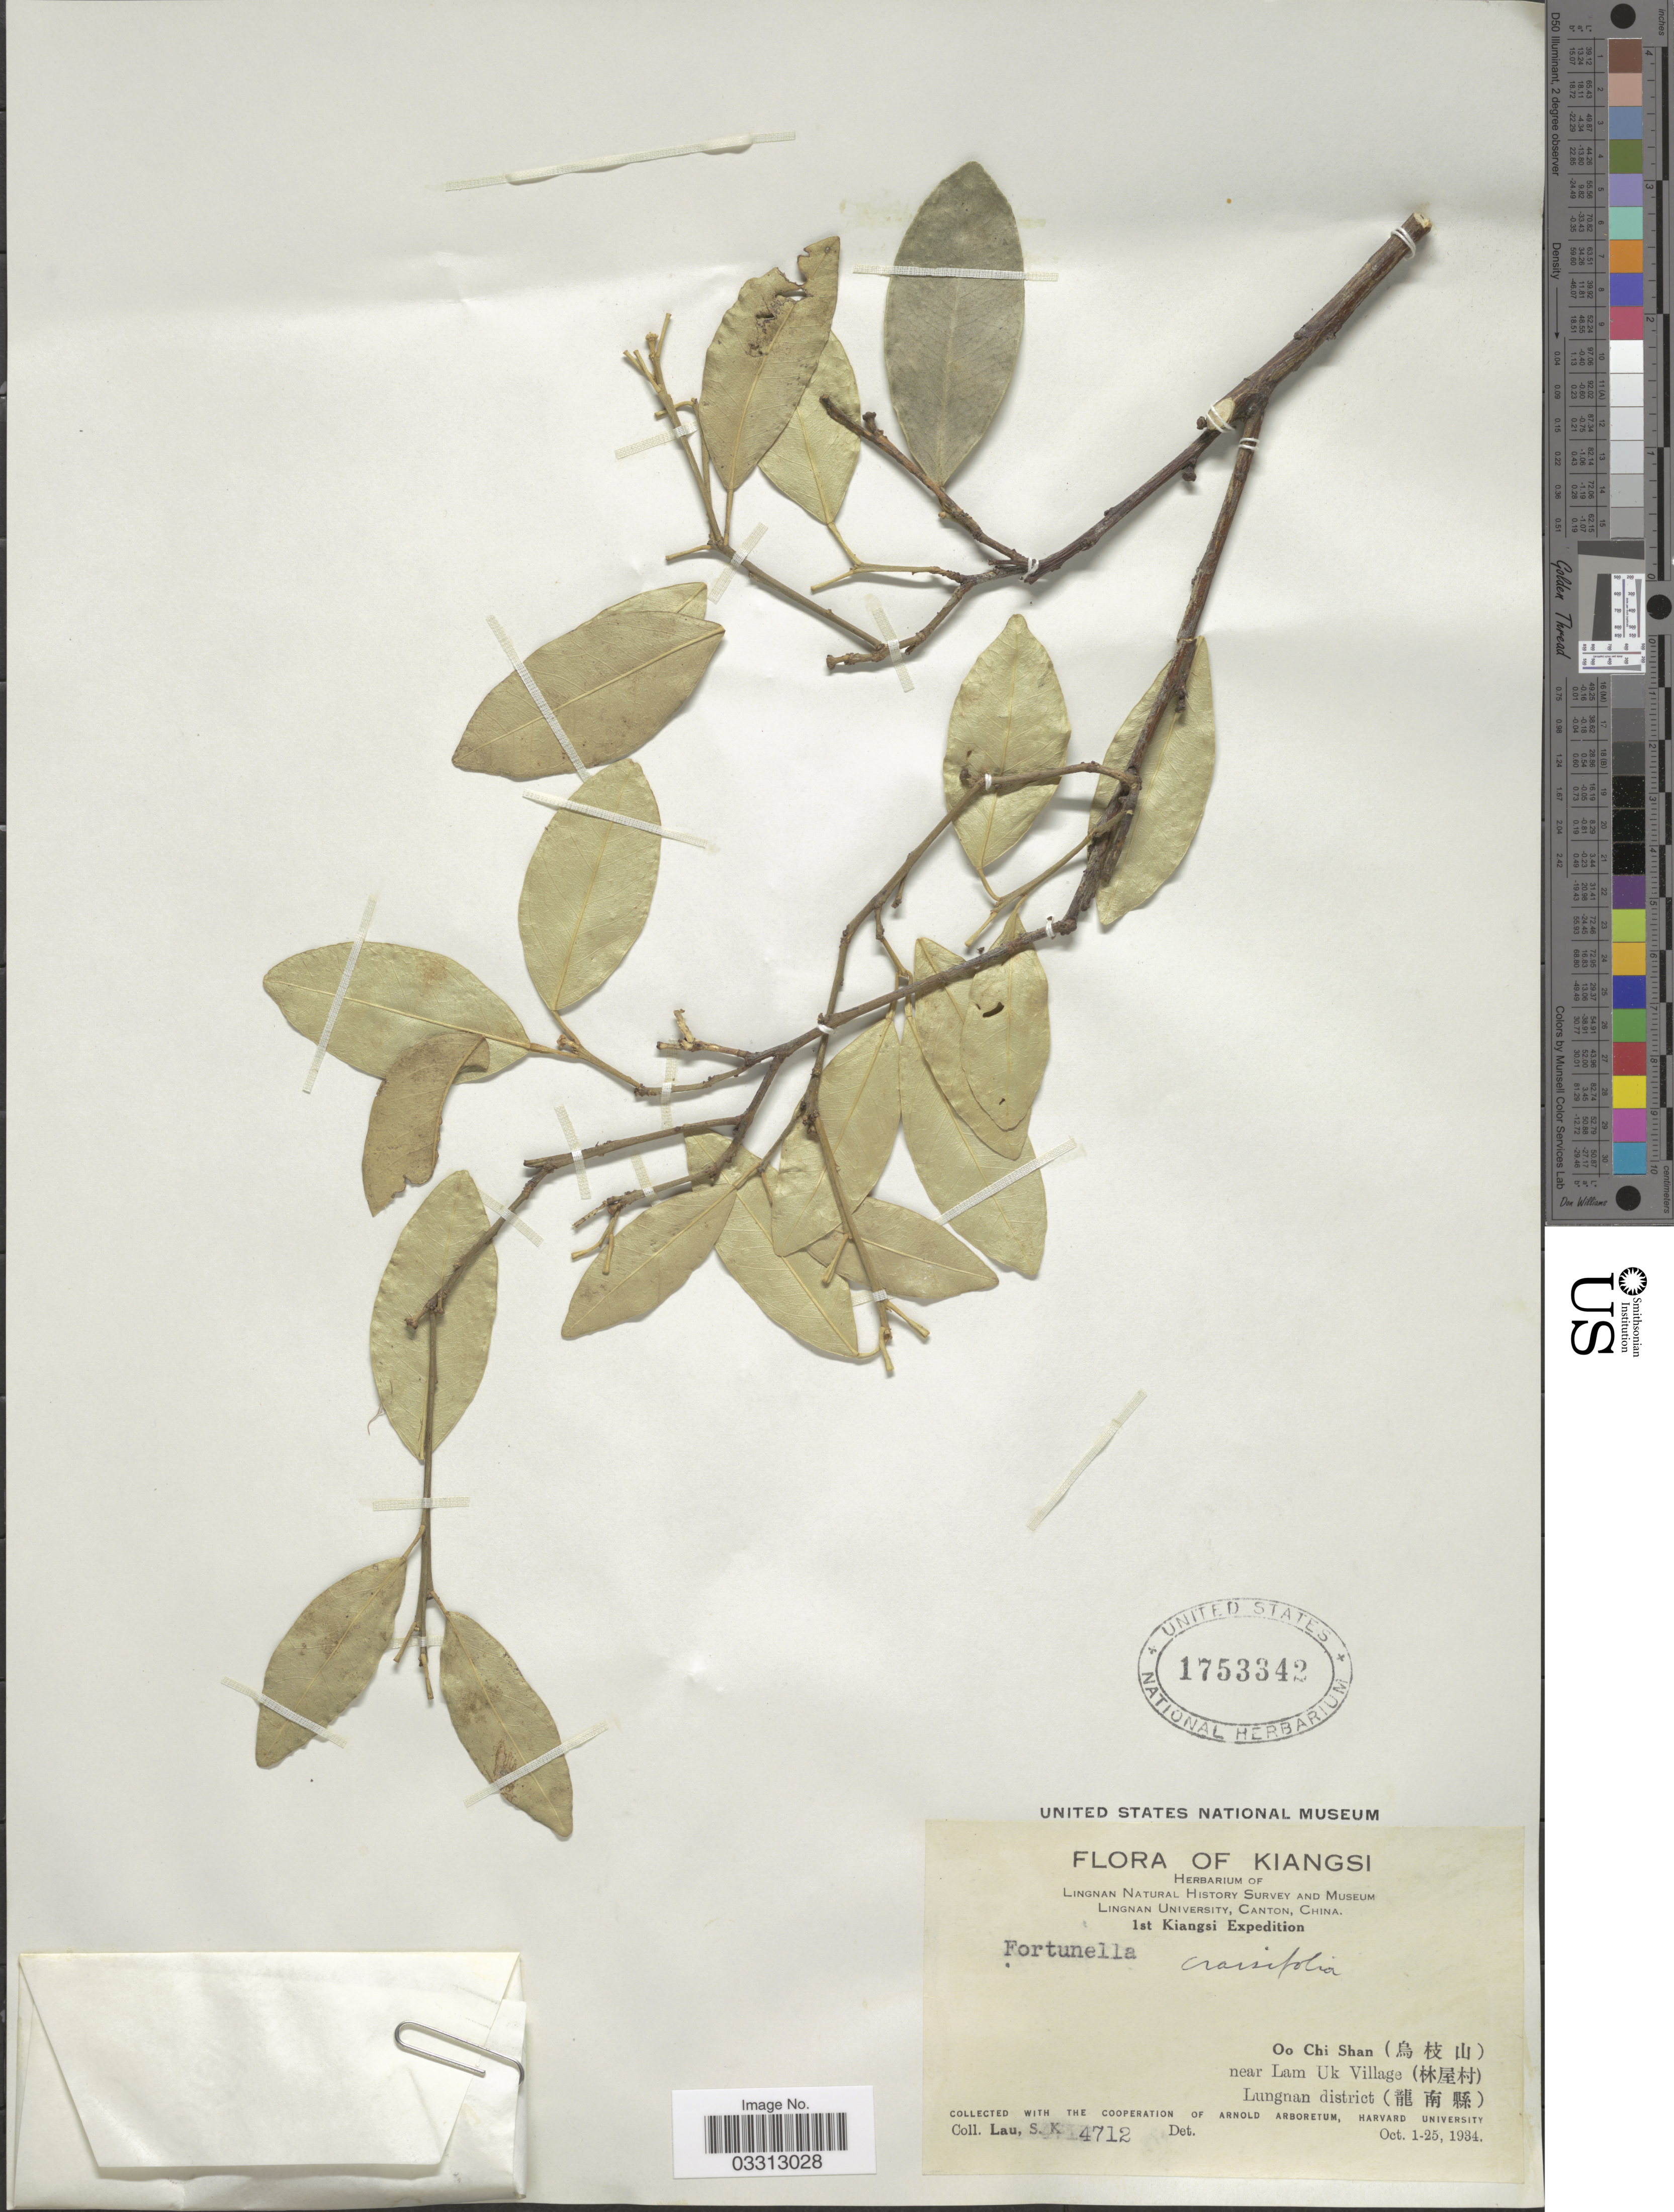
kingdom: Plantae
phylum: Tracheophyta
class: Magnoliopsida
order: Sapindales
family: Rutaceae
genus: Citrus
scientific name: Citrus japonica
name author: Thunb.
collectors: S. K. Lau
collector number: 4712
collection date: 1934-10-01/1934-10-25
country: China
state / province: Jiangxi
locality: Kiangsi. Oo Chi Shan (X) near Lam Uk Village (X). Lungnan district (X).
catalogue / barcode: US 1753342